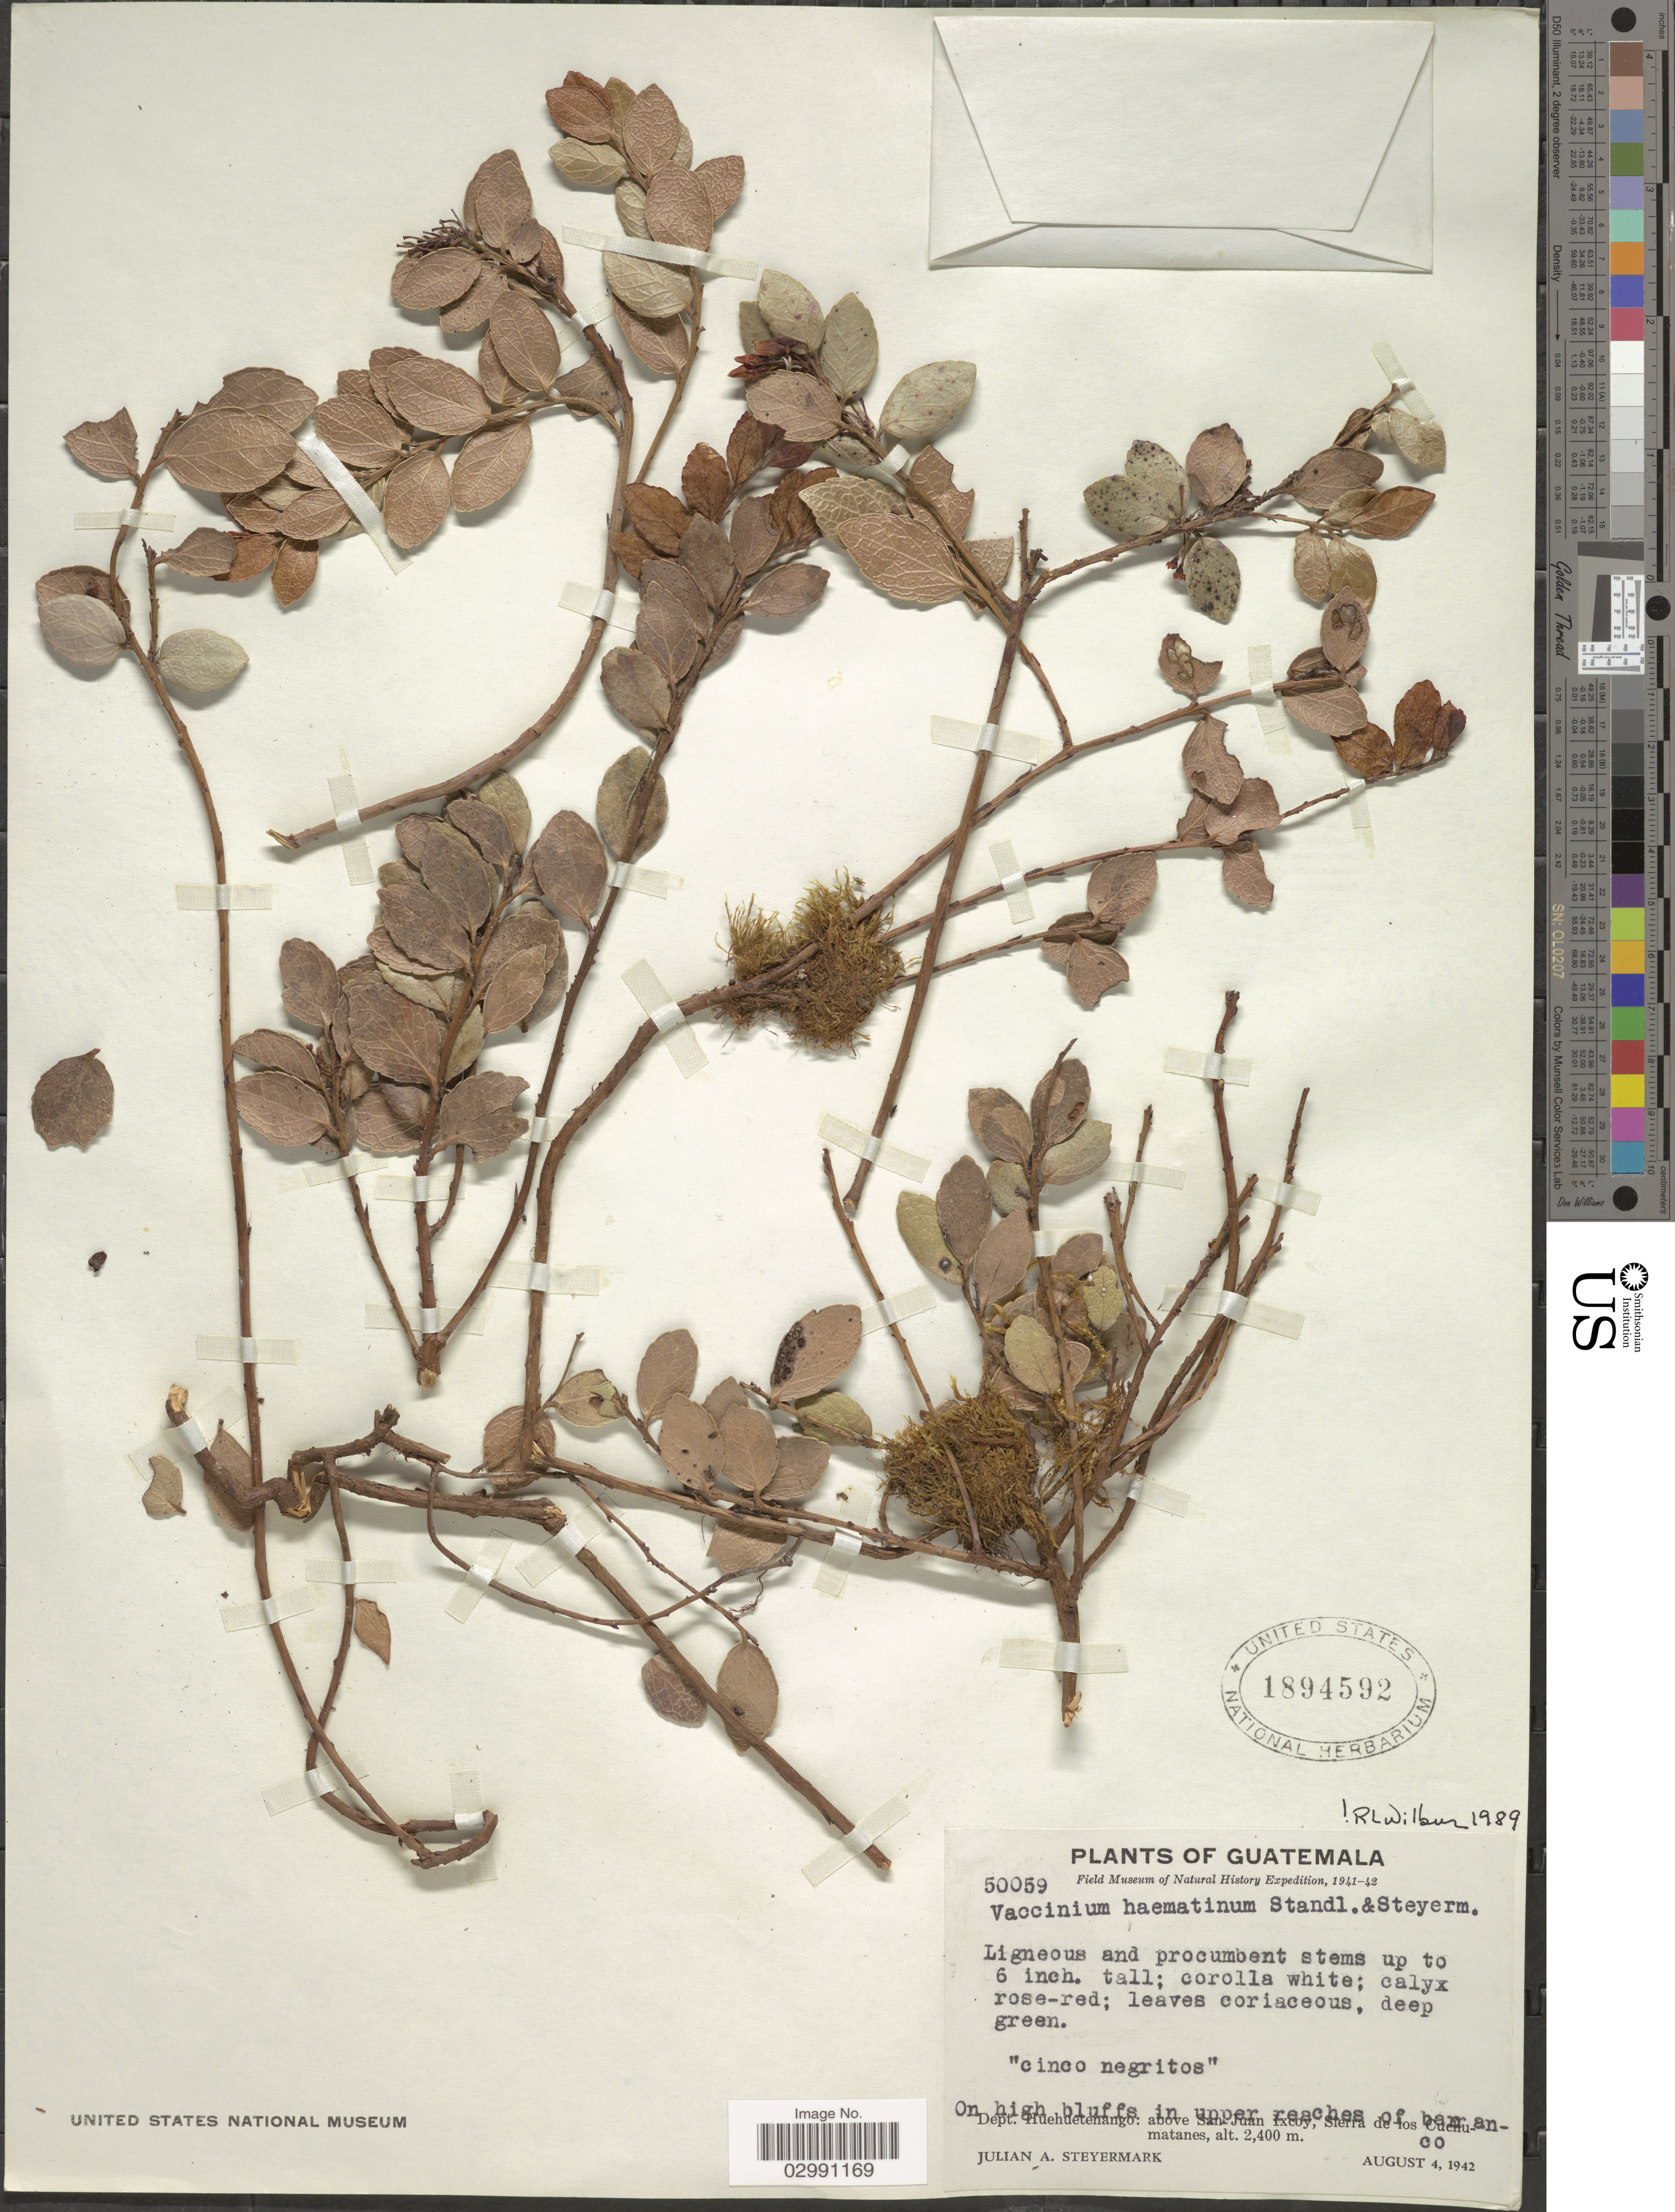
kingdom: Plantae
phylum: Tracheophyta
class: Magnoliopsida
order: Ericales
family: Ericaceae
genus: Vaccinium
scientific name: Vaccinium haematinum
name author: Standl. & Steyerm.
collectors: J. Steyermark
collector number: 50059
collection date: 1942-08-04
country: Guatemala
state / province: Huehuetenango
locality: Dept. Huehuetenango: above San Juan Ixcoy, Sierra de los Cuchumatanes.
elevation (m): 2400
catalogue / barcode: US 1894592